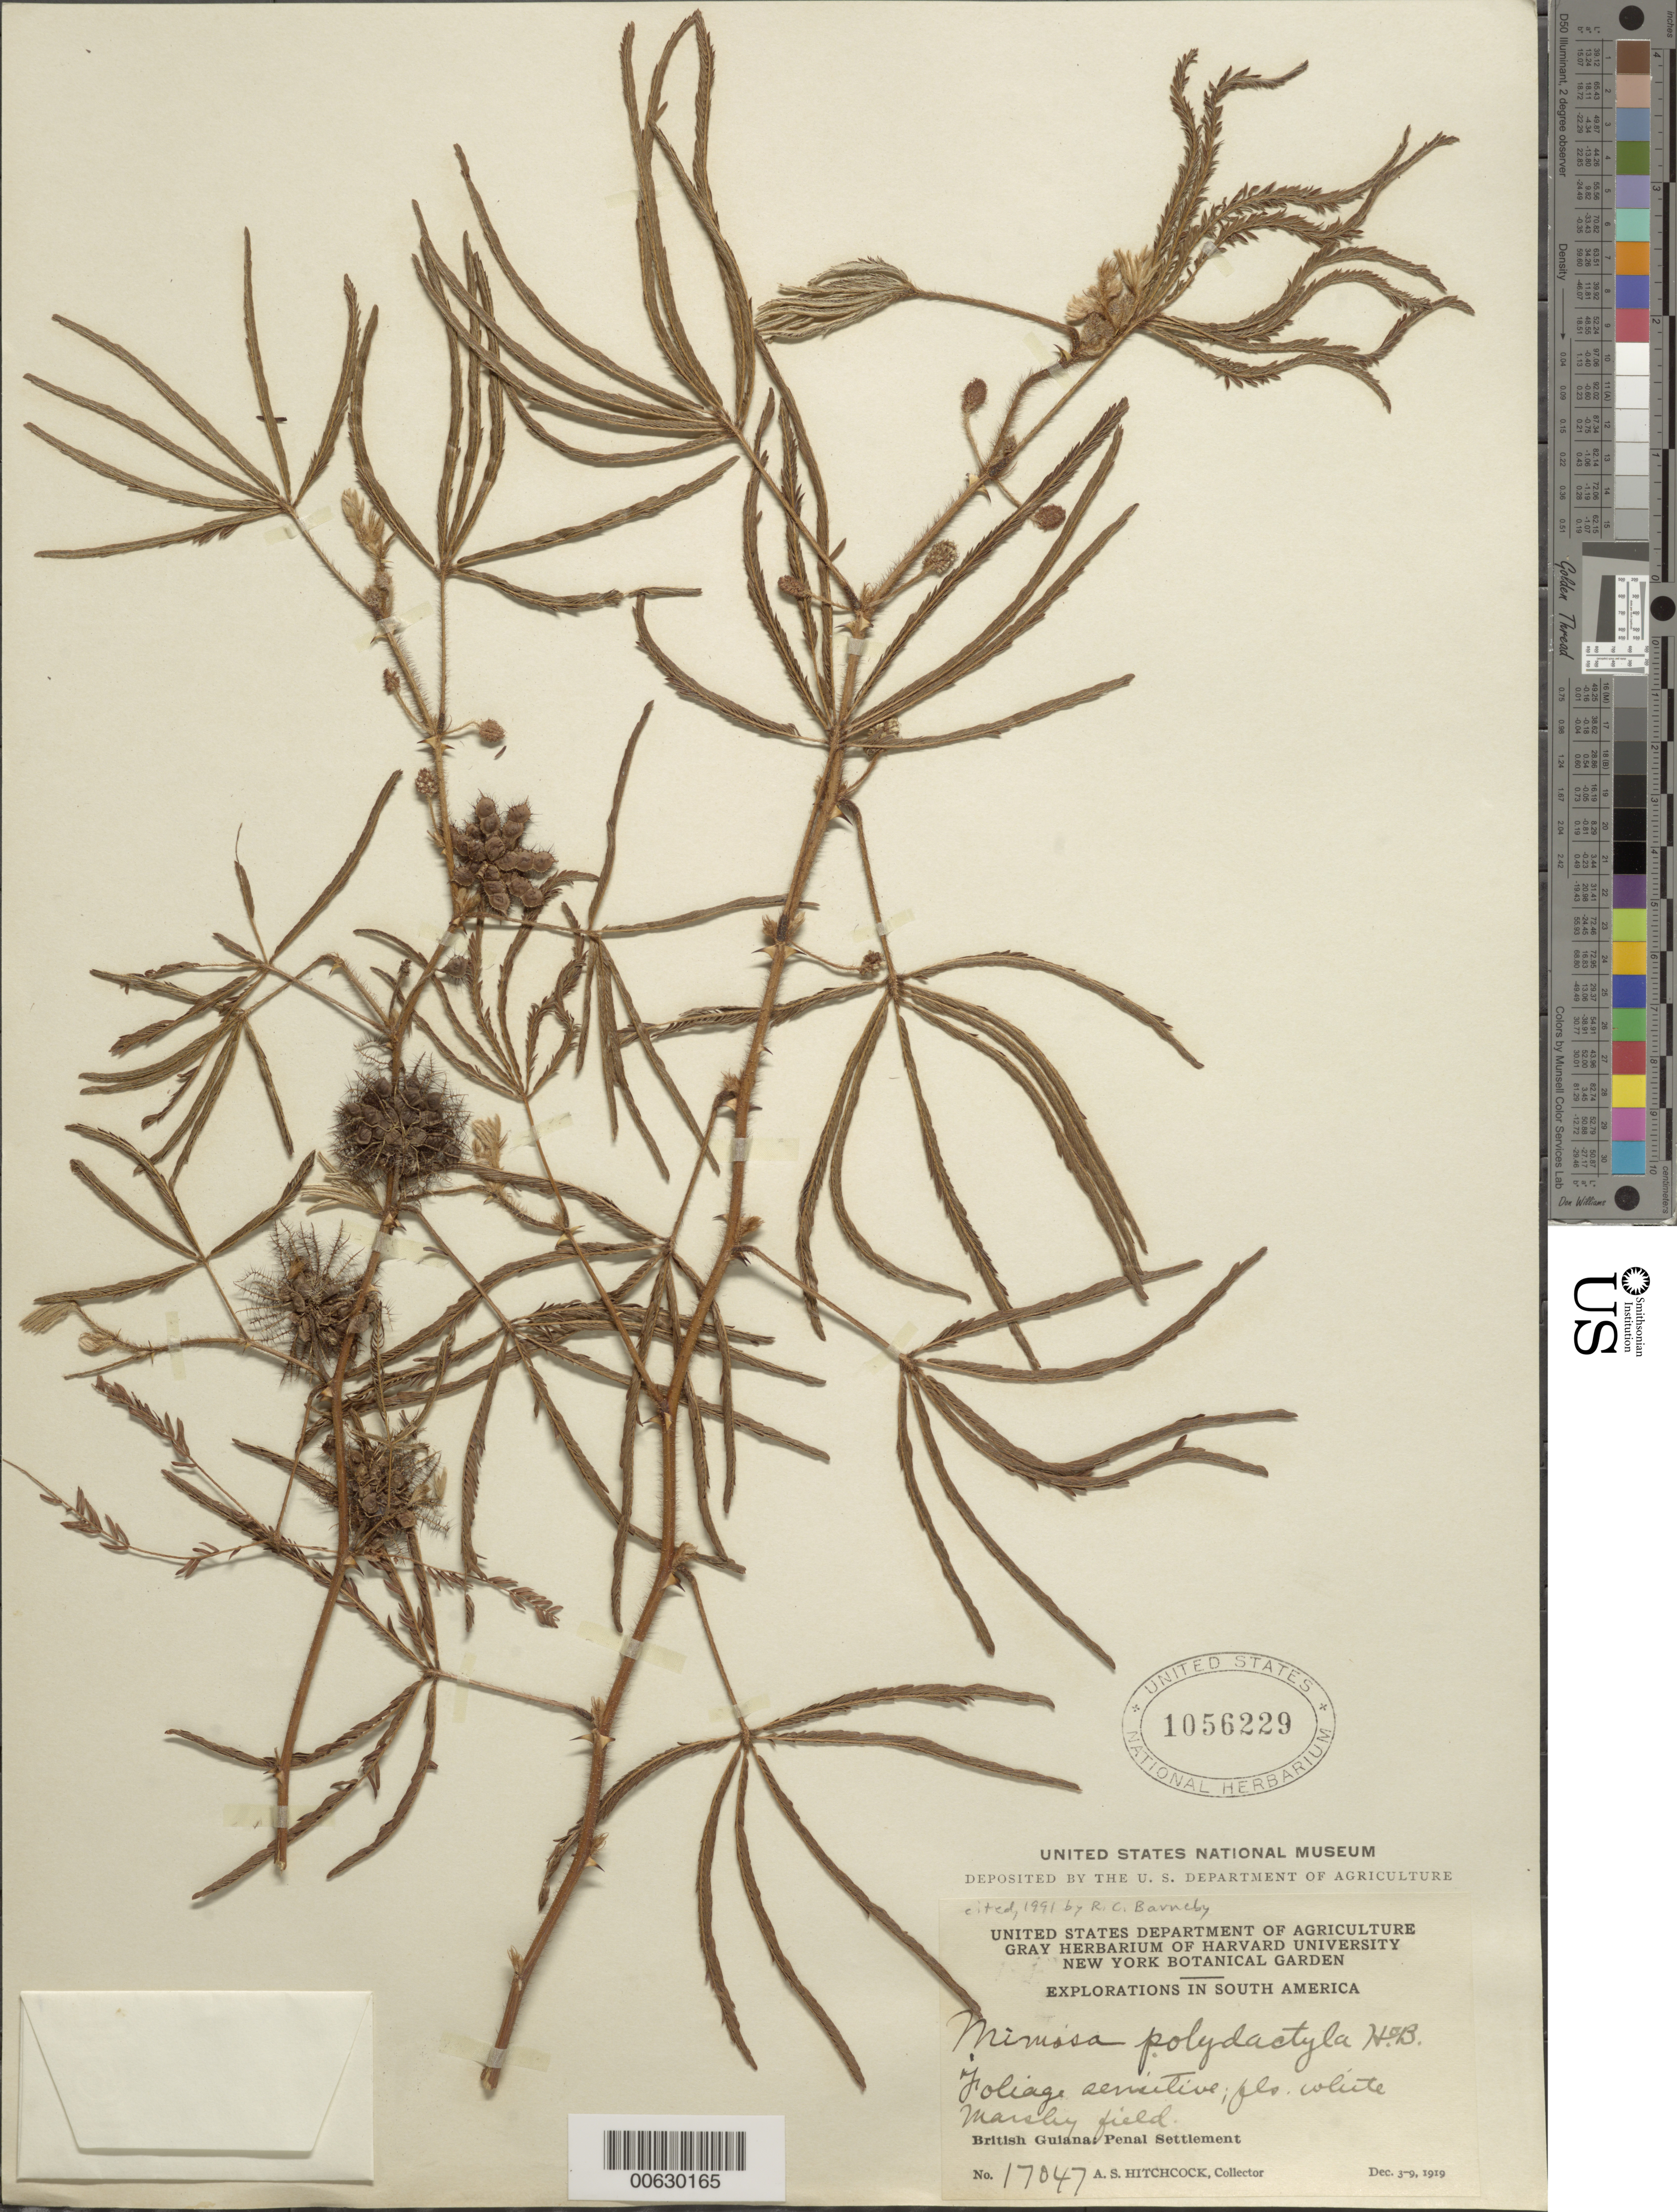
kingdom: Plantae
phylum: Tracheophyta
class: Magnoliopsida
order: Fabales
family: Fabaceae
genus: Mimosa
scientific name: Mimosa polydactyla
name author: Humb. & Bonpl. ex Willd.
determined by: Barneby, Rupert C., (NY)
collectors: A. S. Hitchcock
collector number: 17047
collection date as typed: Dec. 3-9, 1919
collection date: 1919-12-03/1919-12-09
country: Guyana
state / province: Cuyuni-Mazaruni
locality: Penal Settlement, on W side of Essequibo River, near mouth of Mazaruni River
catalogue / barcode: US 1056229